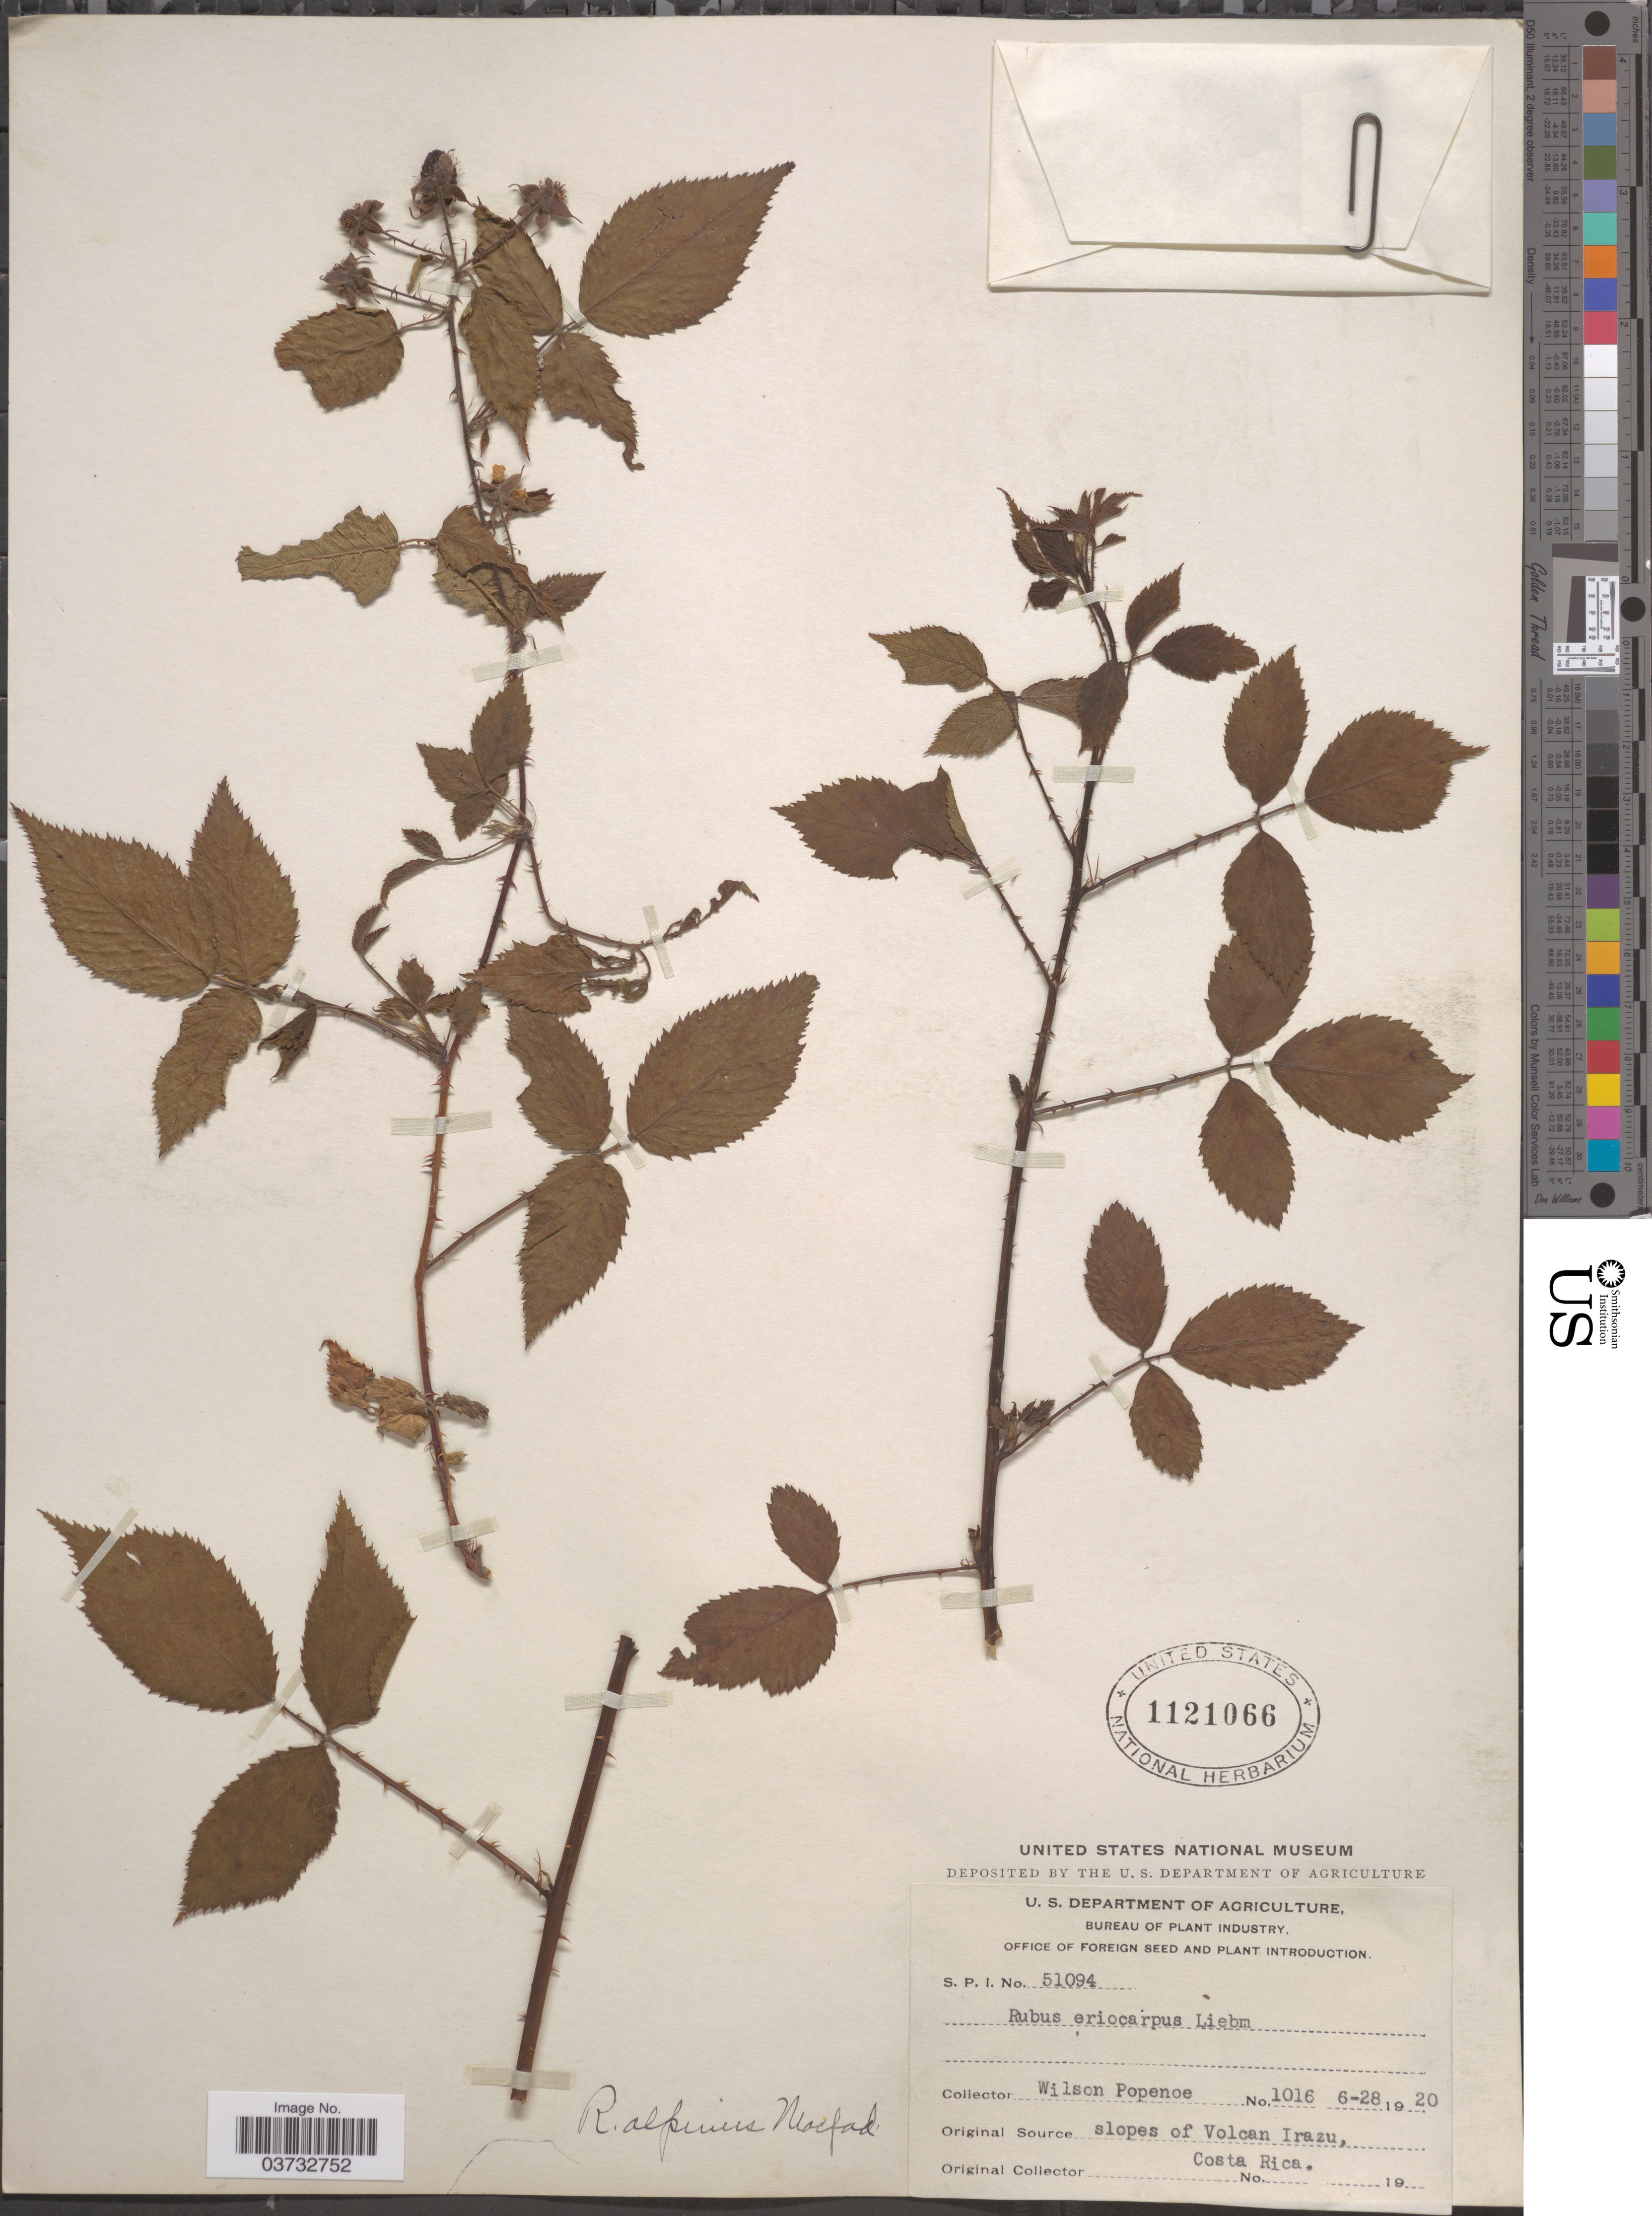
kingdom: Plantae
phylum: Tracheophyta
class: Magnoliopsida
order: Rosales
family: Rosaceae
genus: Rubus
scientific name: Rubus alpinus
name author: Macfad. ex Griseb.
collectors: F. Popenoe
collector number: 1016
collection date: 1920-06-28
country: Costa Rica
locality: Slopes of Volcan Irazu.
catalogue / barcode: US 1121066